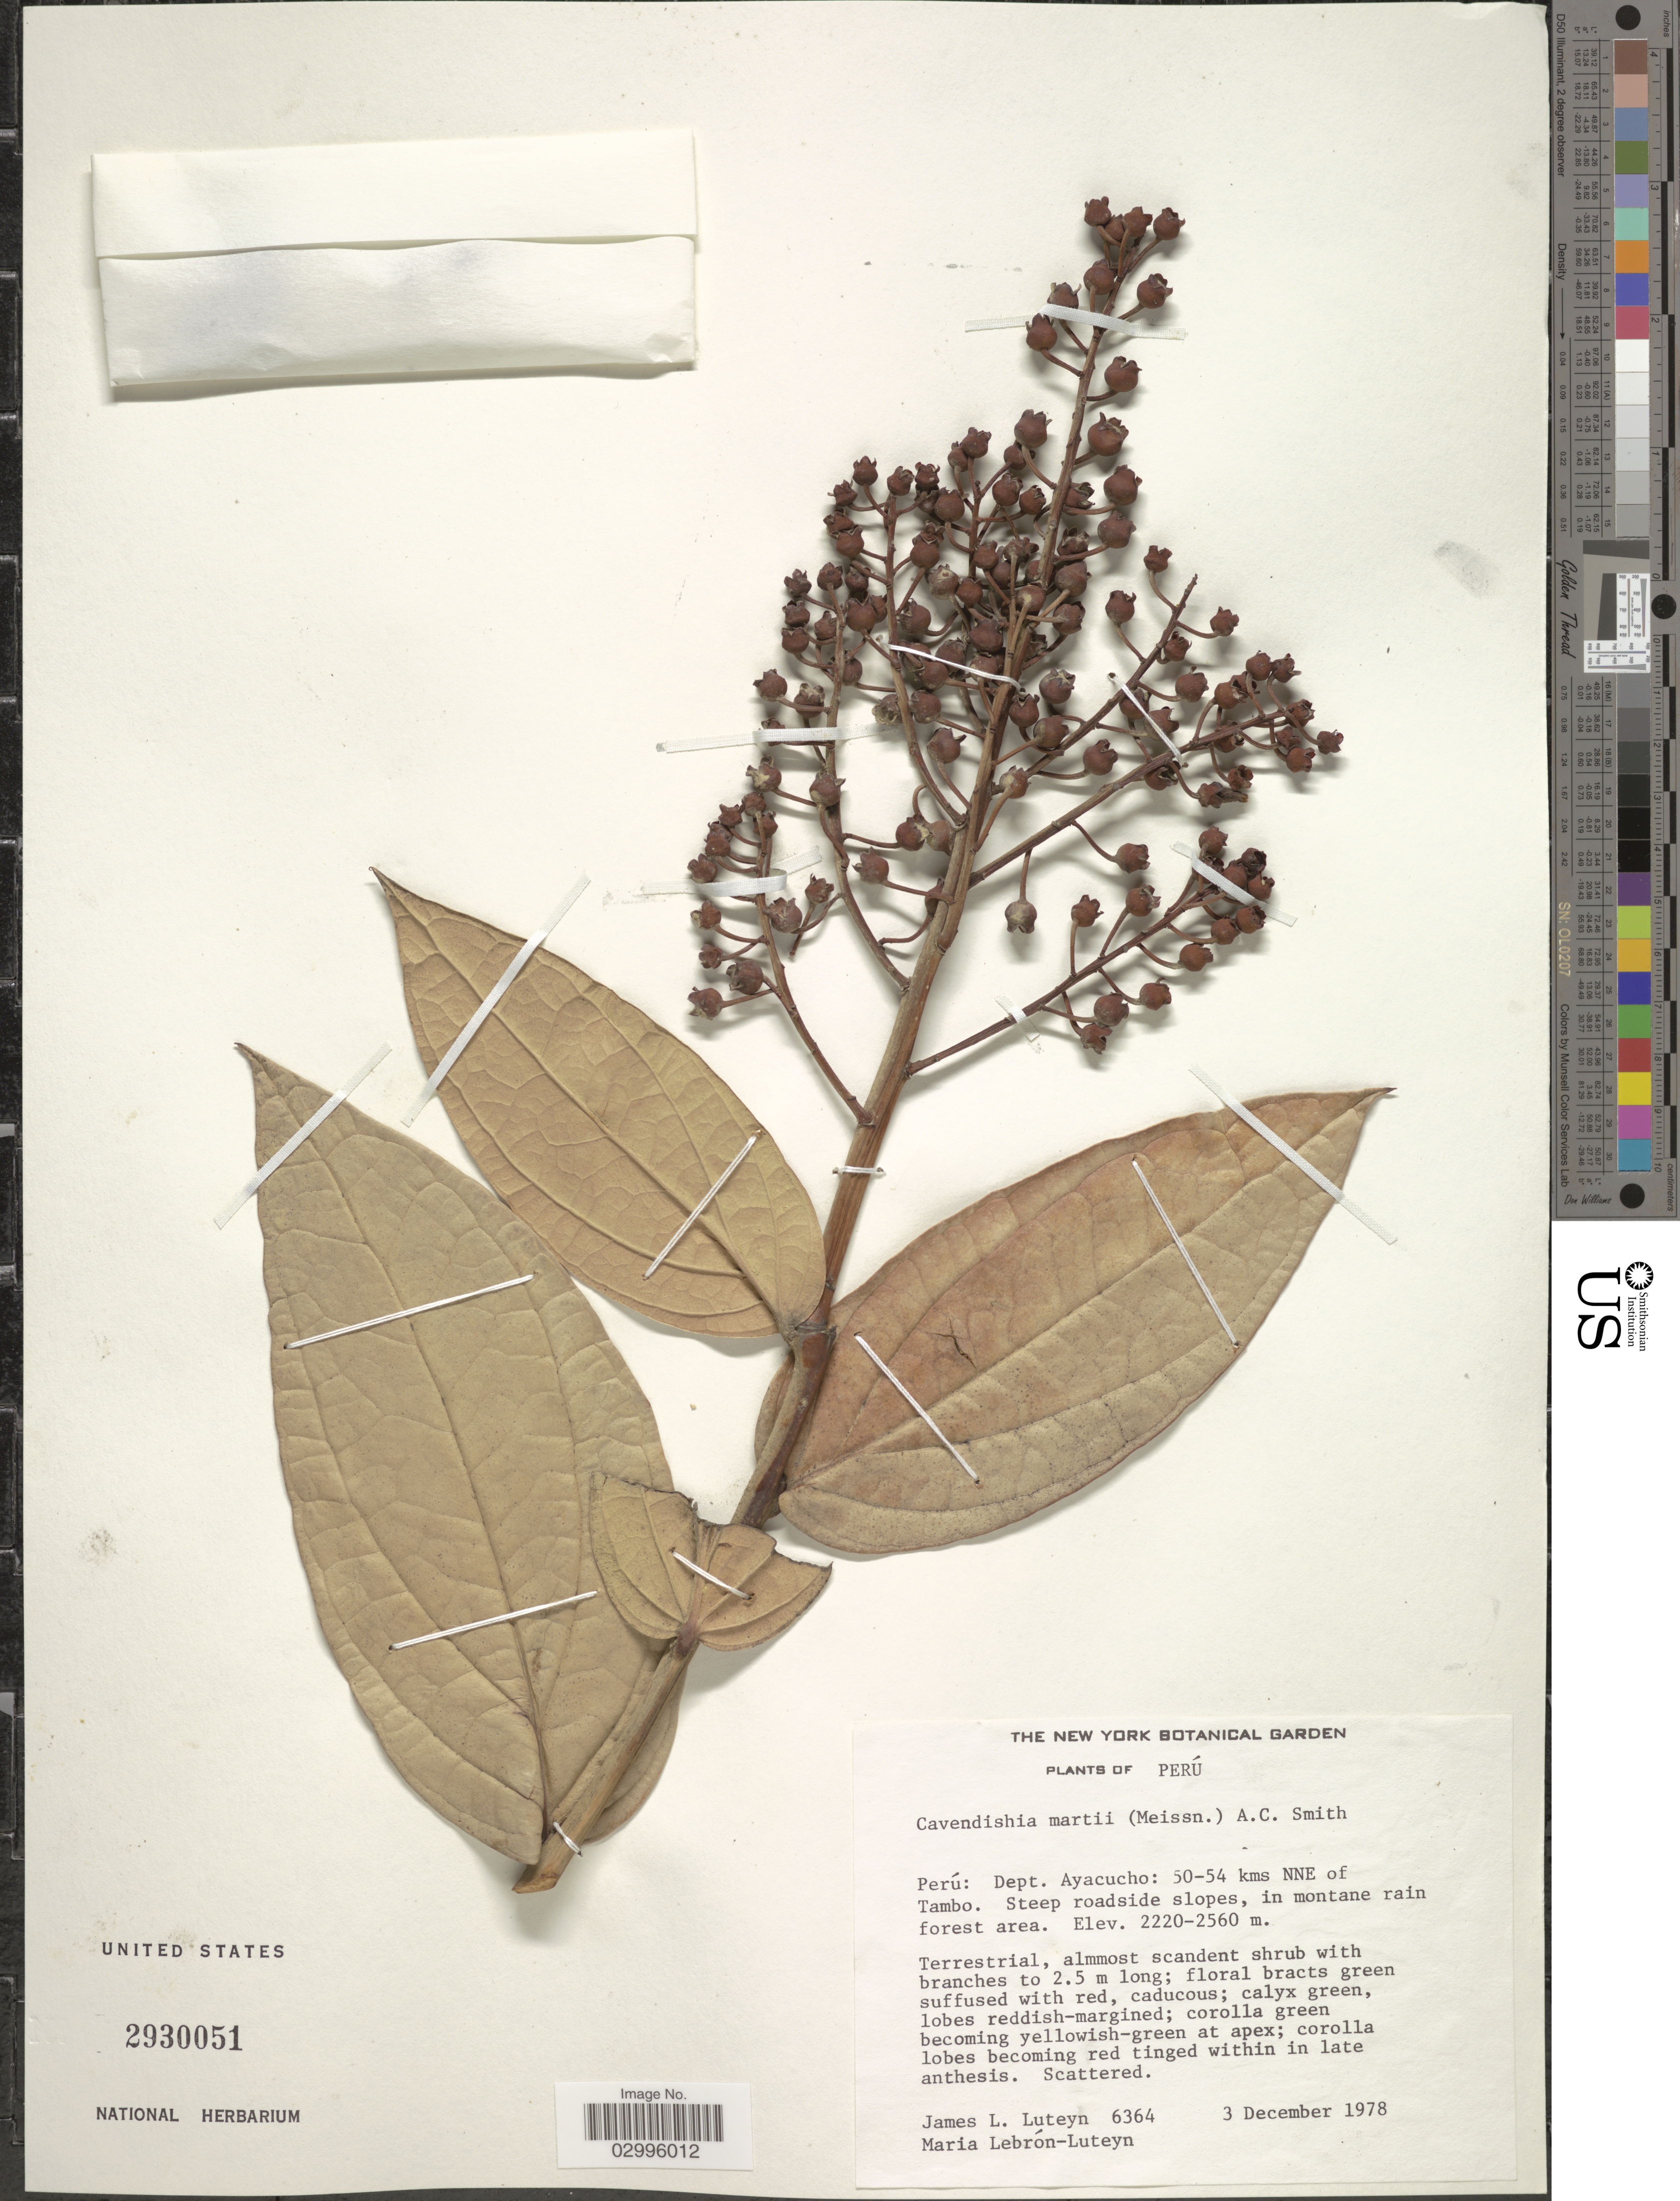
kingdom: Plantae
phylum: Tracheophyta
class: Magnoliopsida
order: Ericales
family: Ericaceae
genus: Cavendishia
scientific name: Cavendishia martii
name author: (Meisn.) A.C. Sm.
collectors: J. Luteyn & M. L. Lebrón-Luteyn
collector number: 6364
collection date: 1978-12-03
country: Peru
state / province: Ayacucho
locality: Dept. Ayacucho: 50-54 kms NNE of Tambo.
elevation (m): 2220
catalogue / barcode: US 2930051